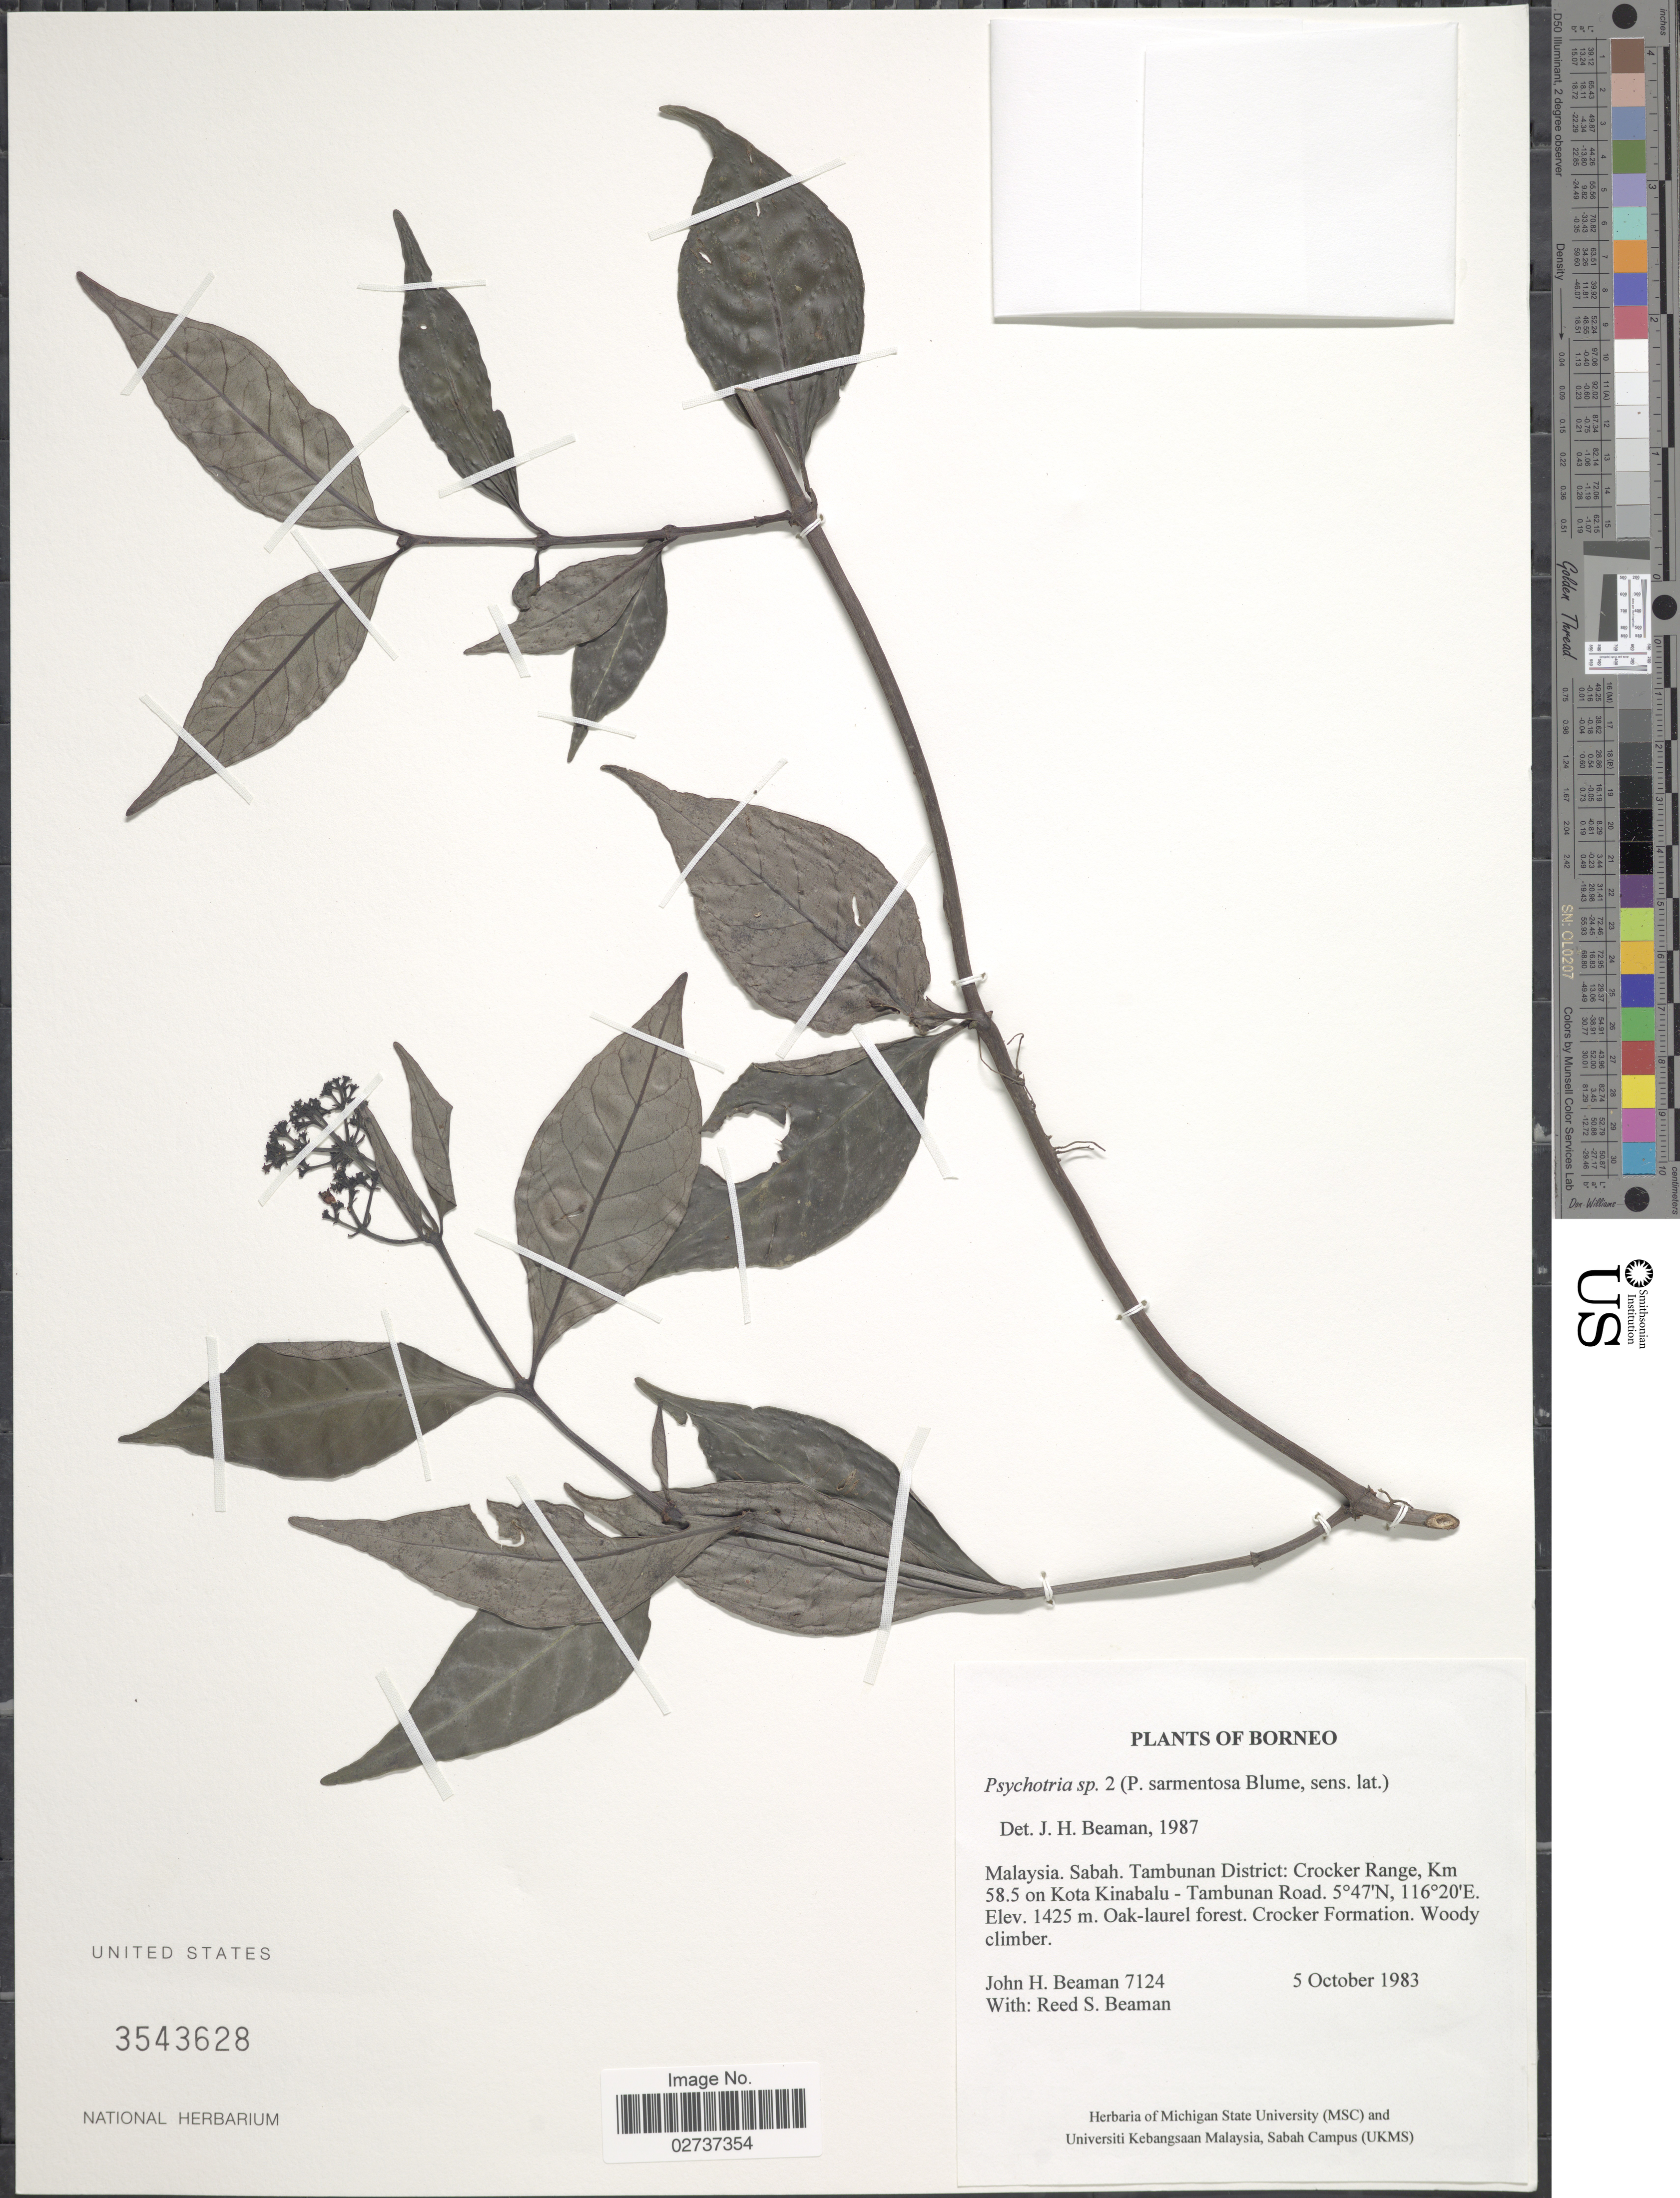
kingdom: Plantae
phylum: Tracheophyta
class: Magnoliopsida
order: Gentianales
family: Rubiaceae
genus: Psychotria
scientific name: Psychotria sp.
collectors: J. H. Beaman & R. S. Beaman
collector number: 7124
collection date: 1983-10-05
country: Malaysia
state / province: Sabah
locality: Borneo. Tambunan District: Crocker Range, Km 58.5 on Kota Kinabalu - Tambunan Road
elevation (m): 1425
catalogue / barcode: US 3543628